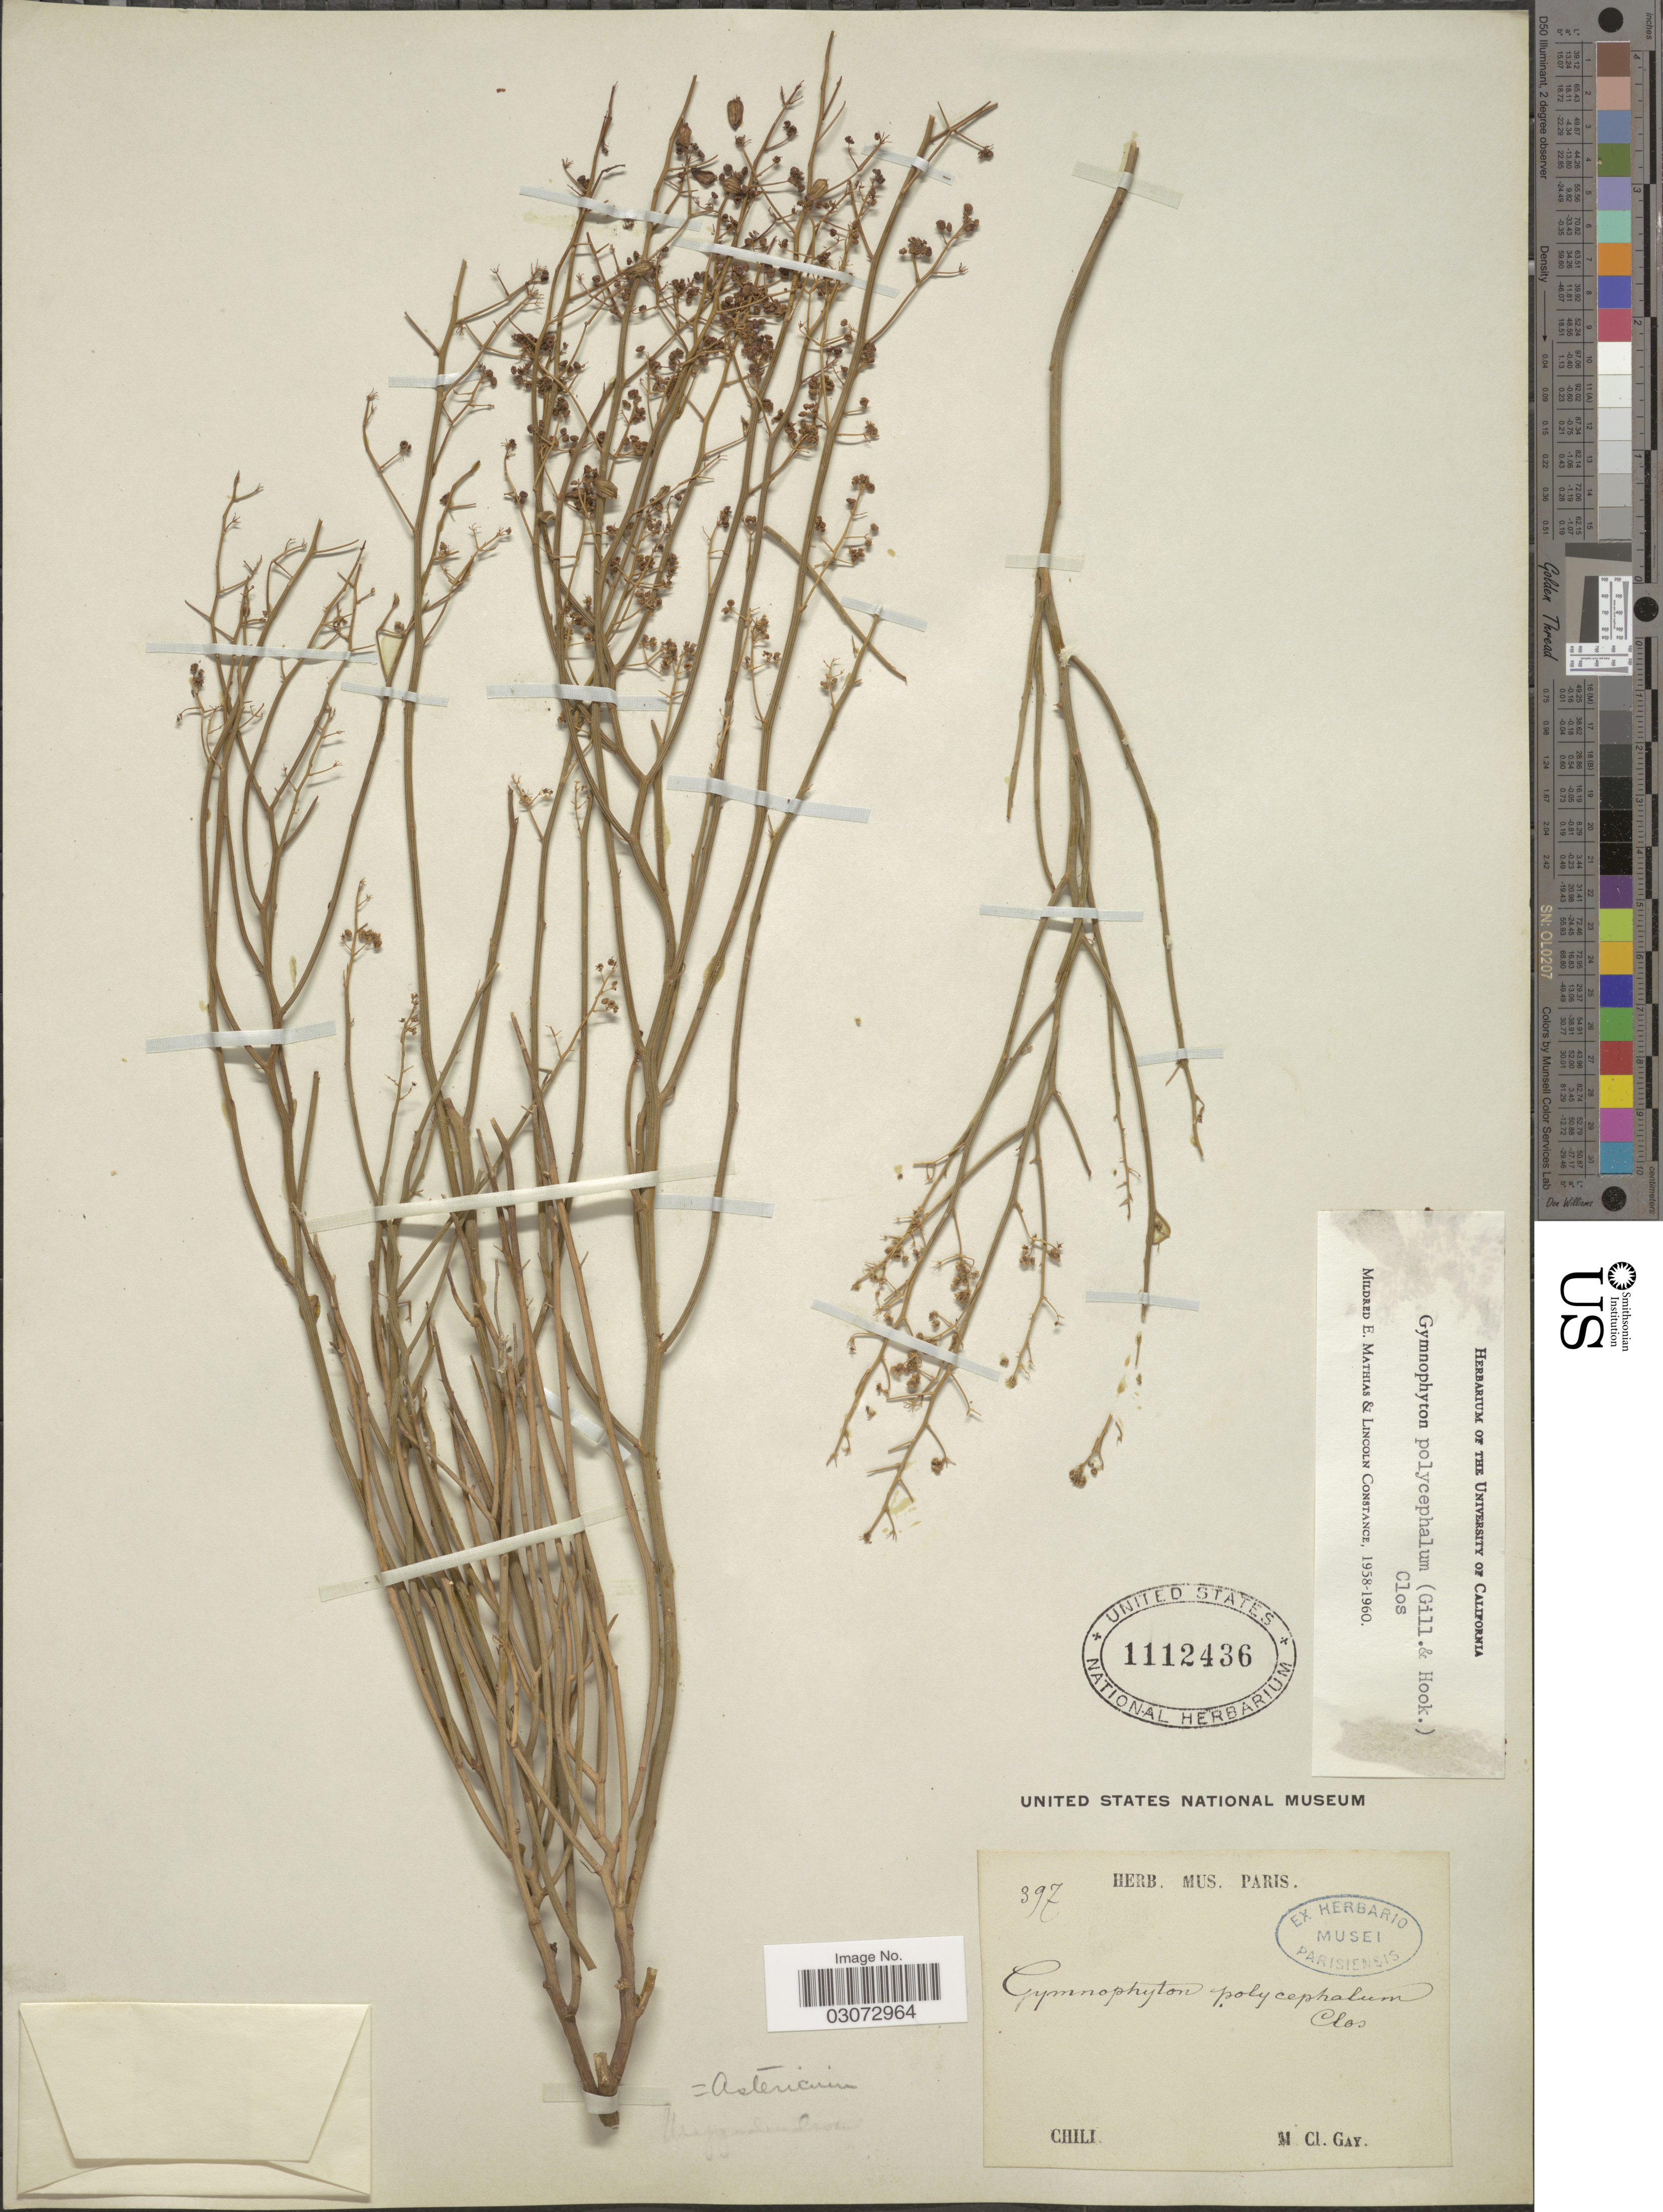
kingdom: Plantae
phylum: Tracheophyta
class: Magnoliopsida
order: Apiales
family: Apiaceae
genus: Gymnophyton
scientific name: Gymnophyton polycephalum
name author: Clos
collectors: C. Gay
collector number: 397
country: Chile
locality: Chili.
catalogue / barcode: US 1112436